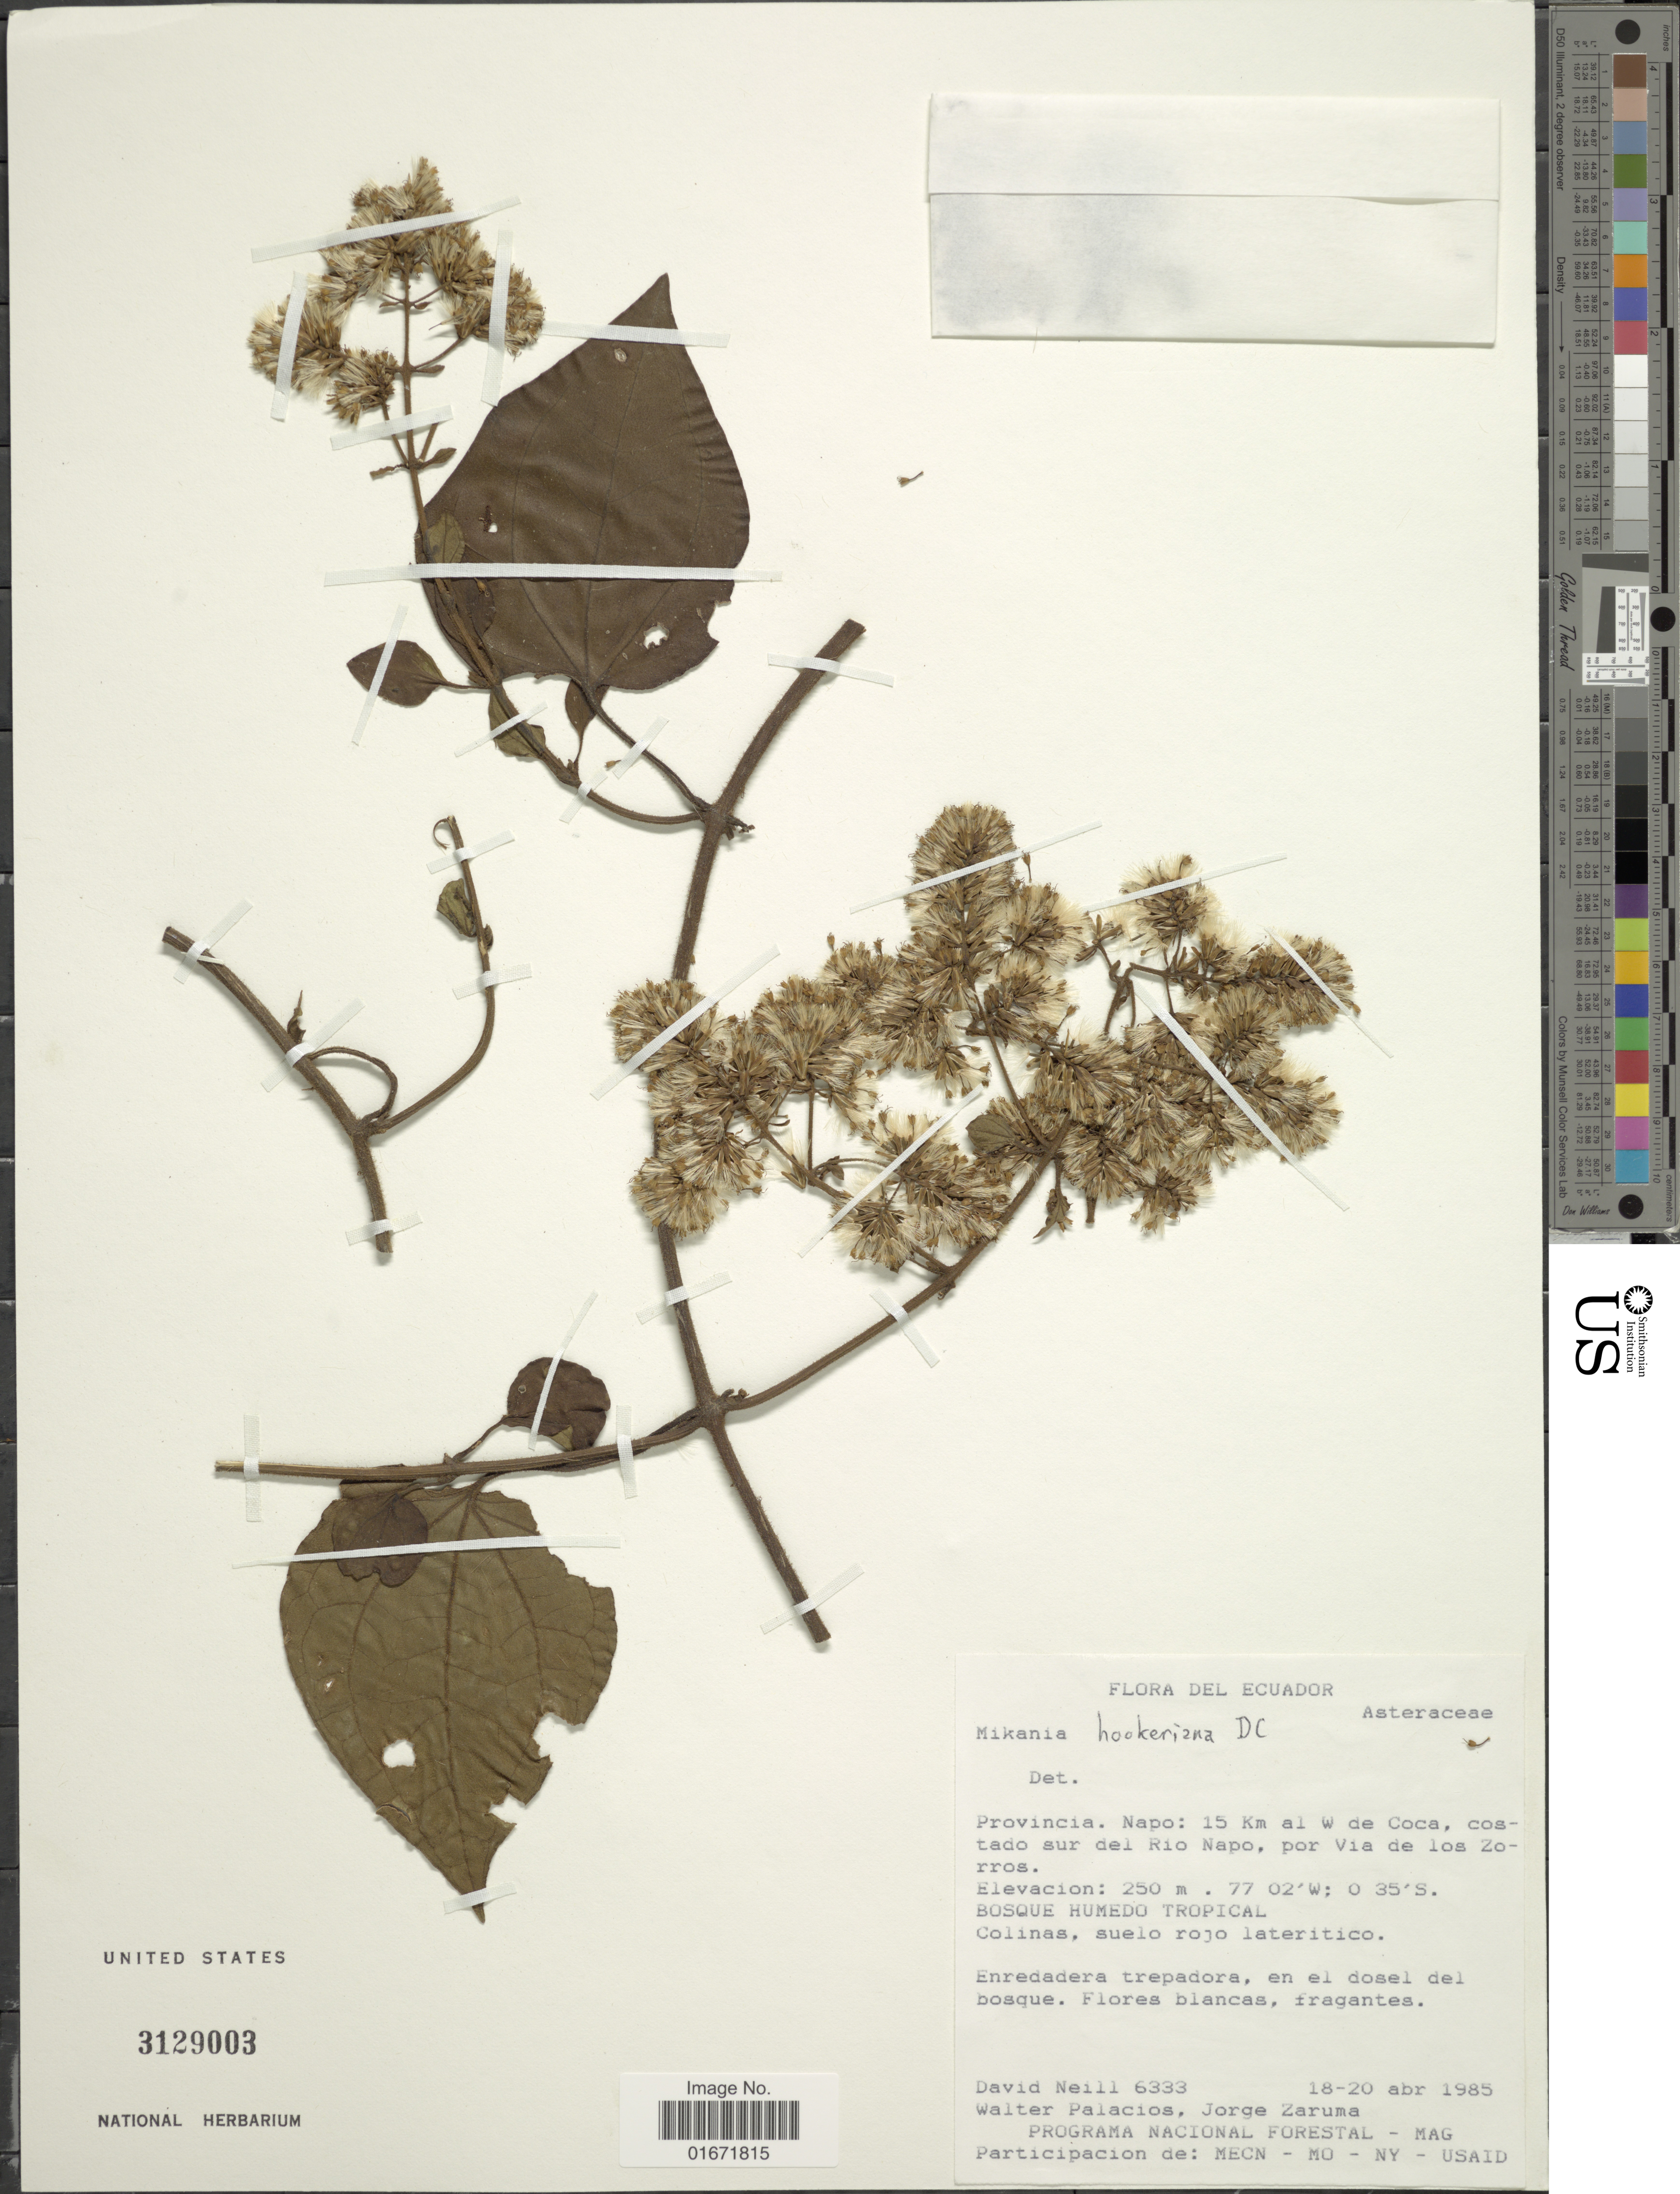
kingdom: Plantae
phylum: Tracheophyta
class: Magnoliopsida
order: Asterales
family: Asteraceae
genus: Mikania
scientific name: Mikania hookeriana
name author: DC.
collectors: D. A. Neill, W. Palacios & J. Zaruma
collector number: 6333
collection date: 1985-04-18/1985-04-20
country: Ecuador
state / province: Napo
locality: Provincia Napo: 15 km al W de Coca, costado sur del Rio Napo, por Via de los Zorros. Bosque humedo tropical. Colinas, suelo rojo lateritico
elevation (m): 250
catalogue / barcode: US 3129003